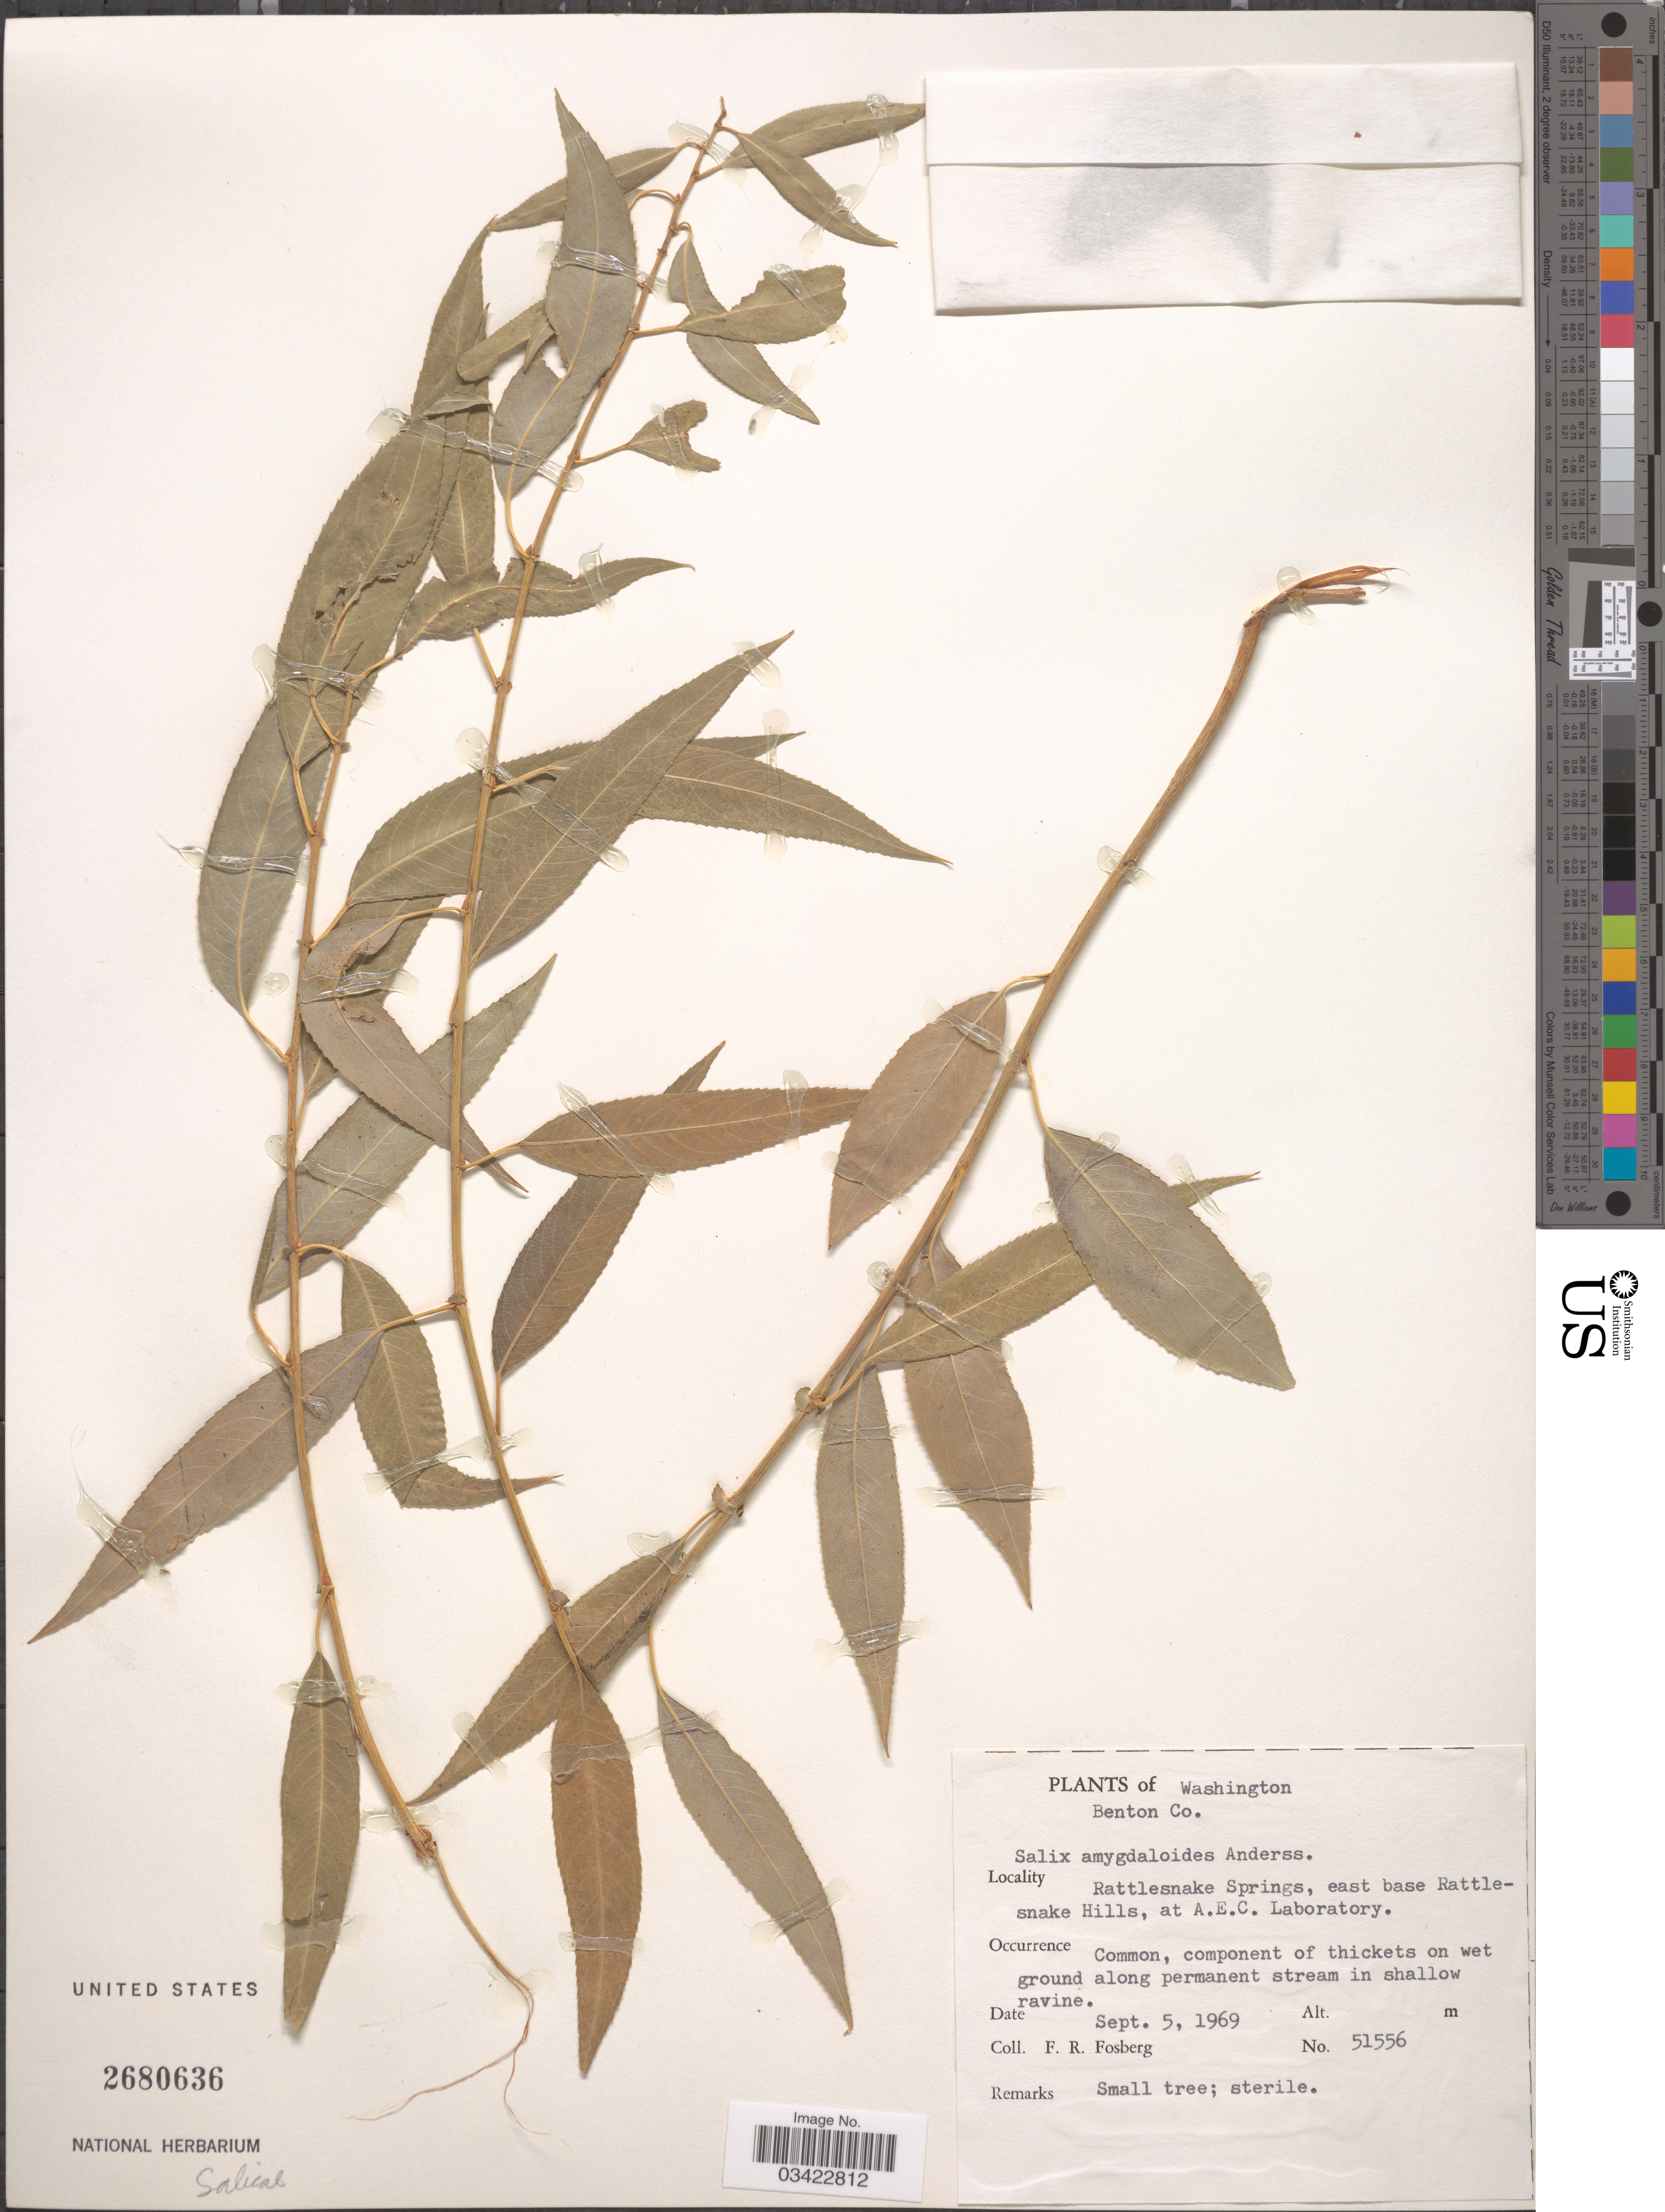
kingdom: Plantae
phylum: Tracheophyta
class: Magnoliopsida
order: Malpighiales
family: Salicaceae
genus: Salix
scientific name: Salix amygdaloides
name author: Andersson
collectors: F. R. Fosberg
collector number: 51556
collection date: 1969-09-05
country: United States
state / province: Washington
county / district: Benton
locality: Benton Co. Rattlesnake Springs, east base Rattlesnake Hills, at A.E.C. Laboratory.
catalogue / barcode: US 2680636